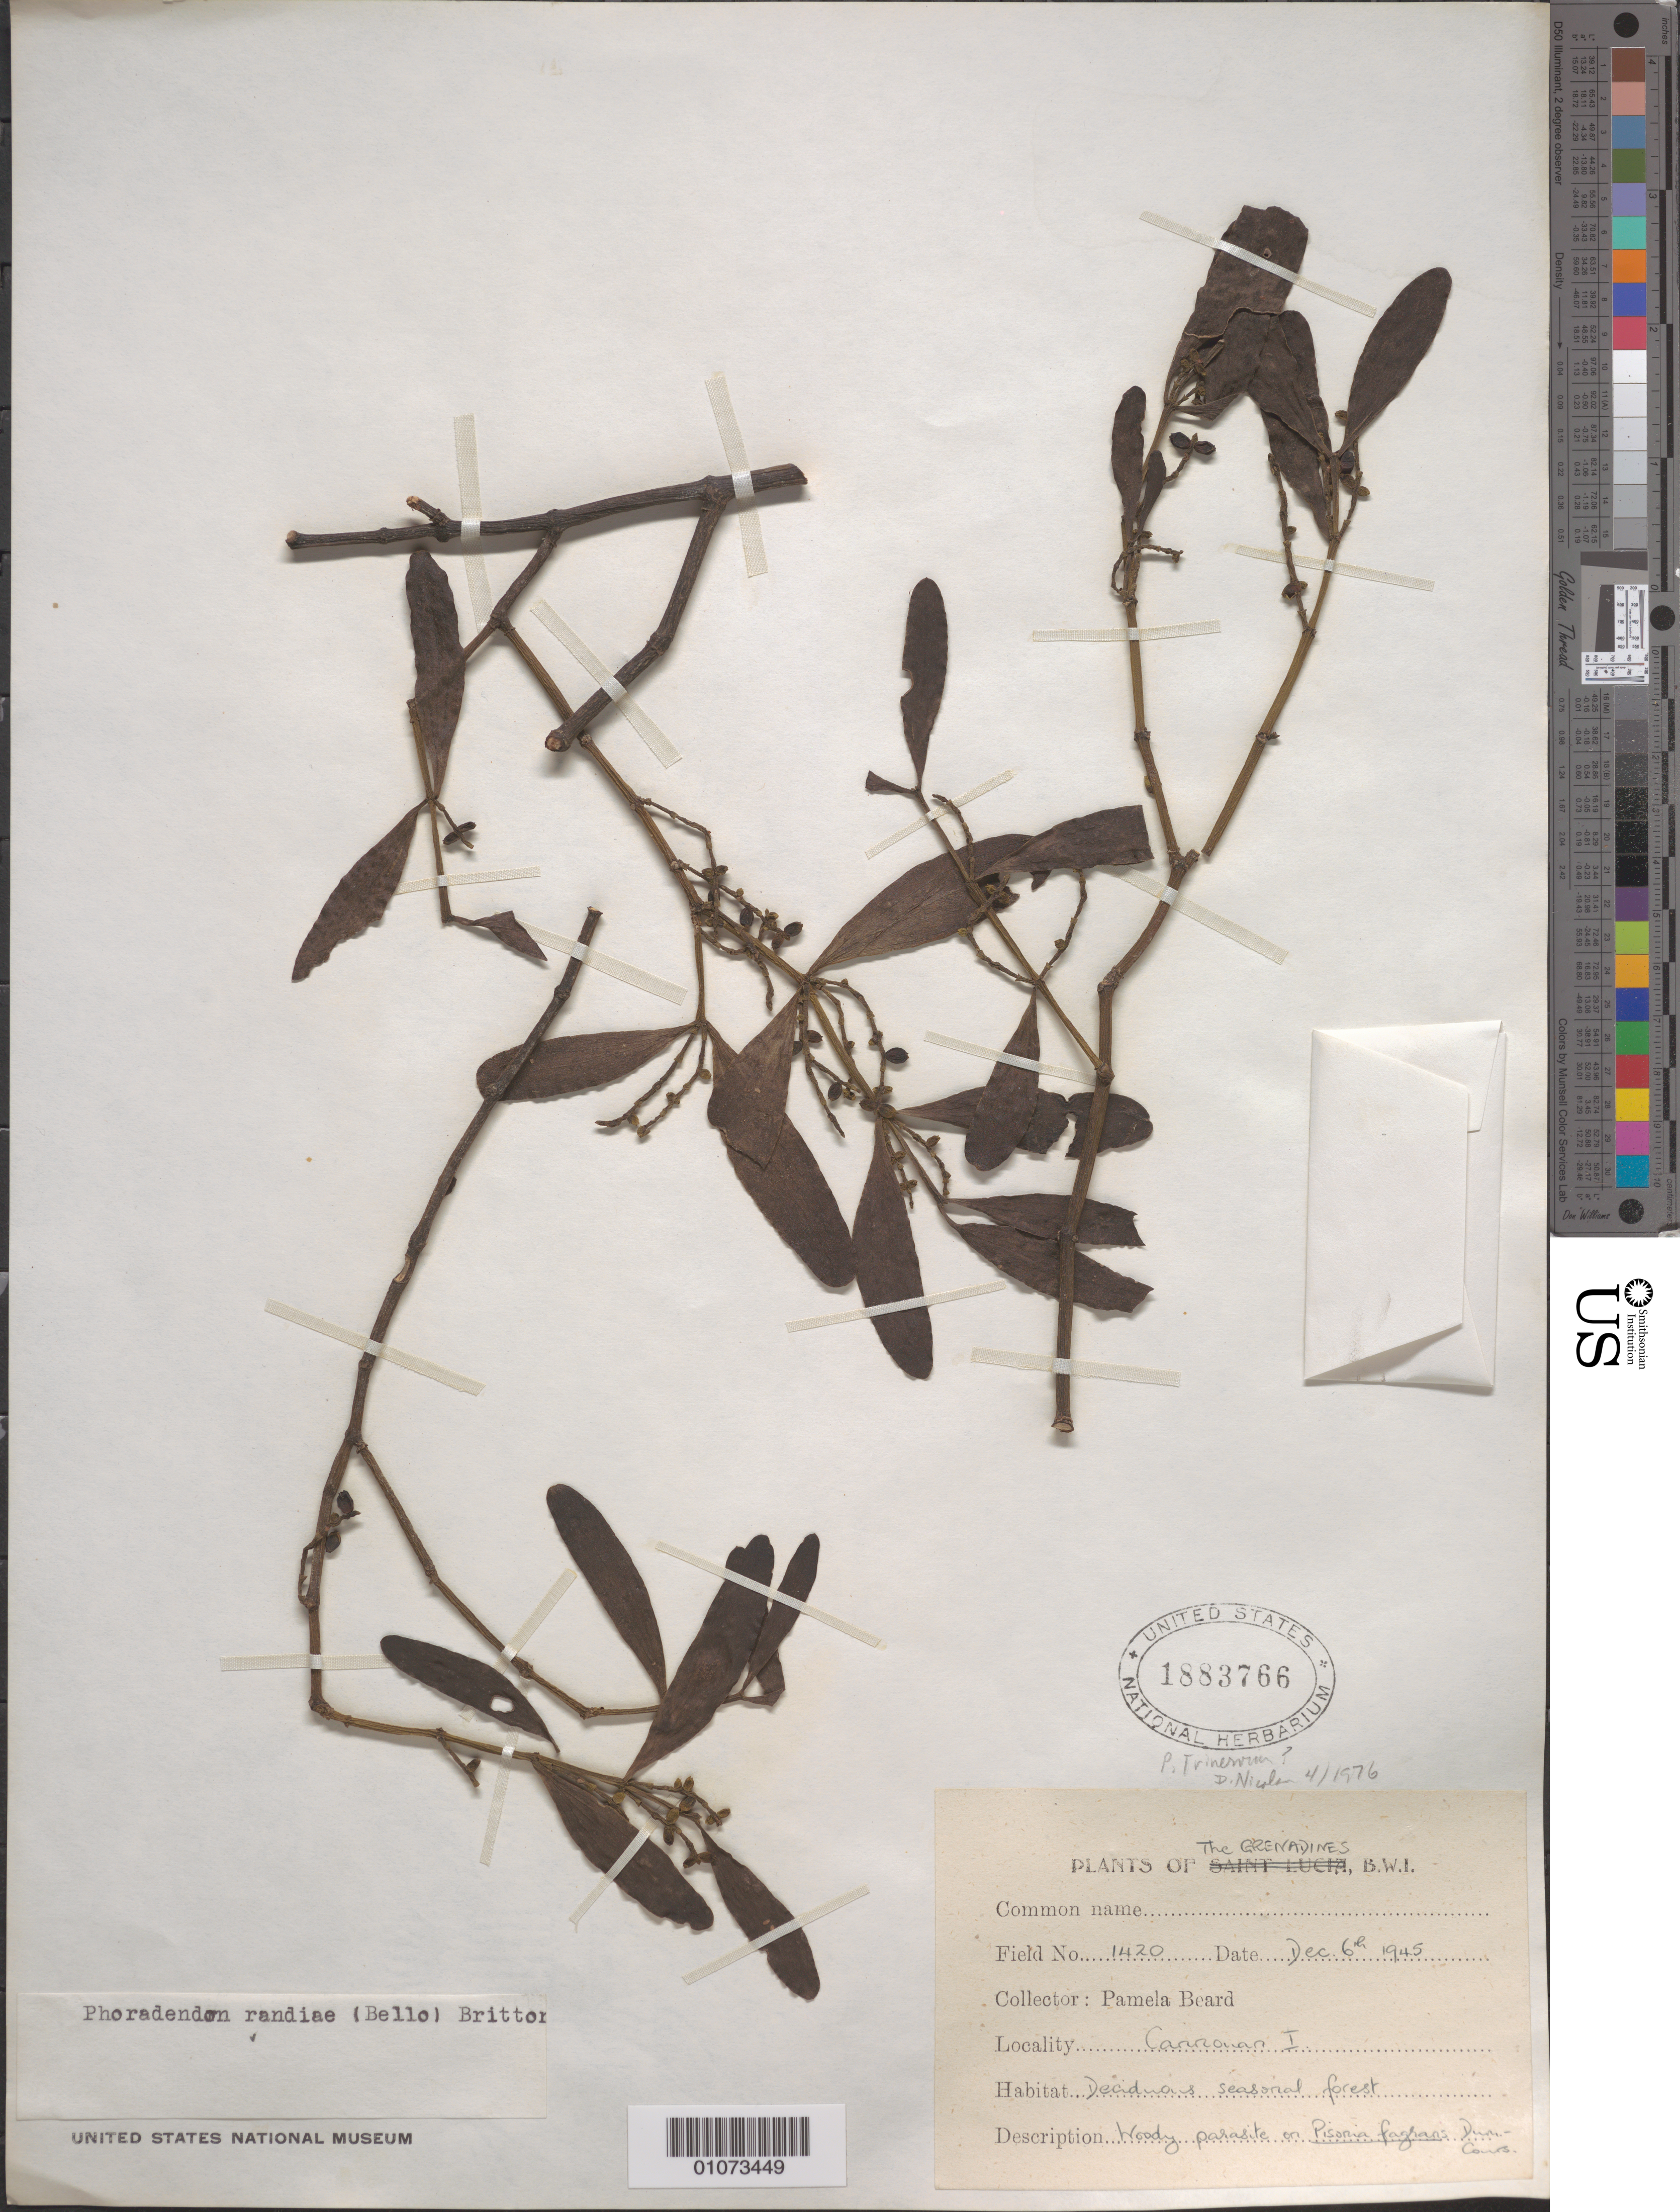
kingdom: Plantae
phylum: Tracheophyta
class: Magnoliopsida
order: Santalales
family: Viscaceae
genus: Phoradendron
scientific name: Phoradendron trinervium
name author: (Lam.) Griseb.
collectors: P. Beard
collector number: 1420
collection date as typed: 06 Dec 1945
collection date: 1945-12-06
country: St. Vincent - Grenadines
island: Canouan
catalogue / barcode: US 1883766